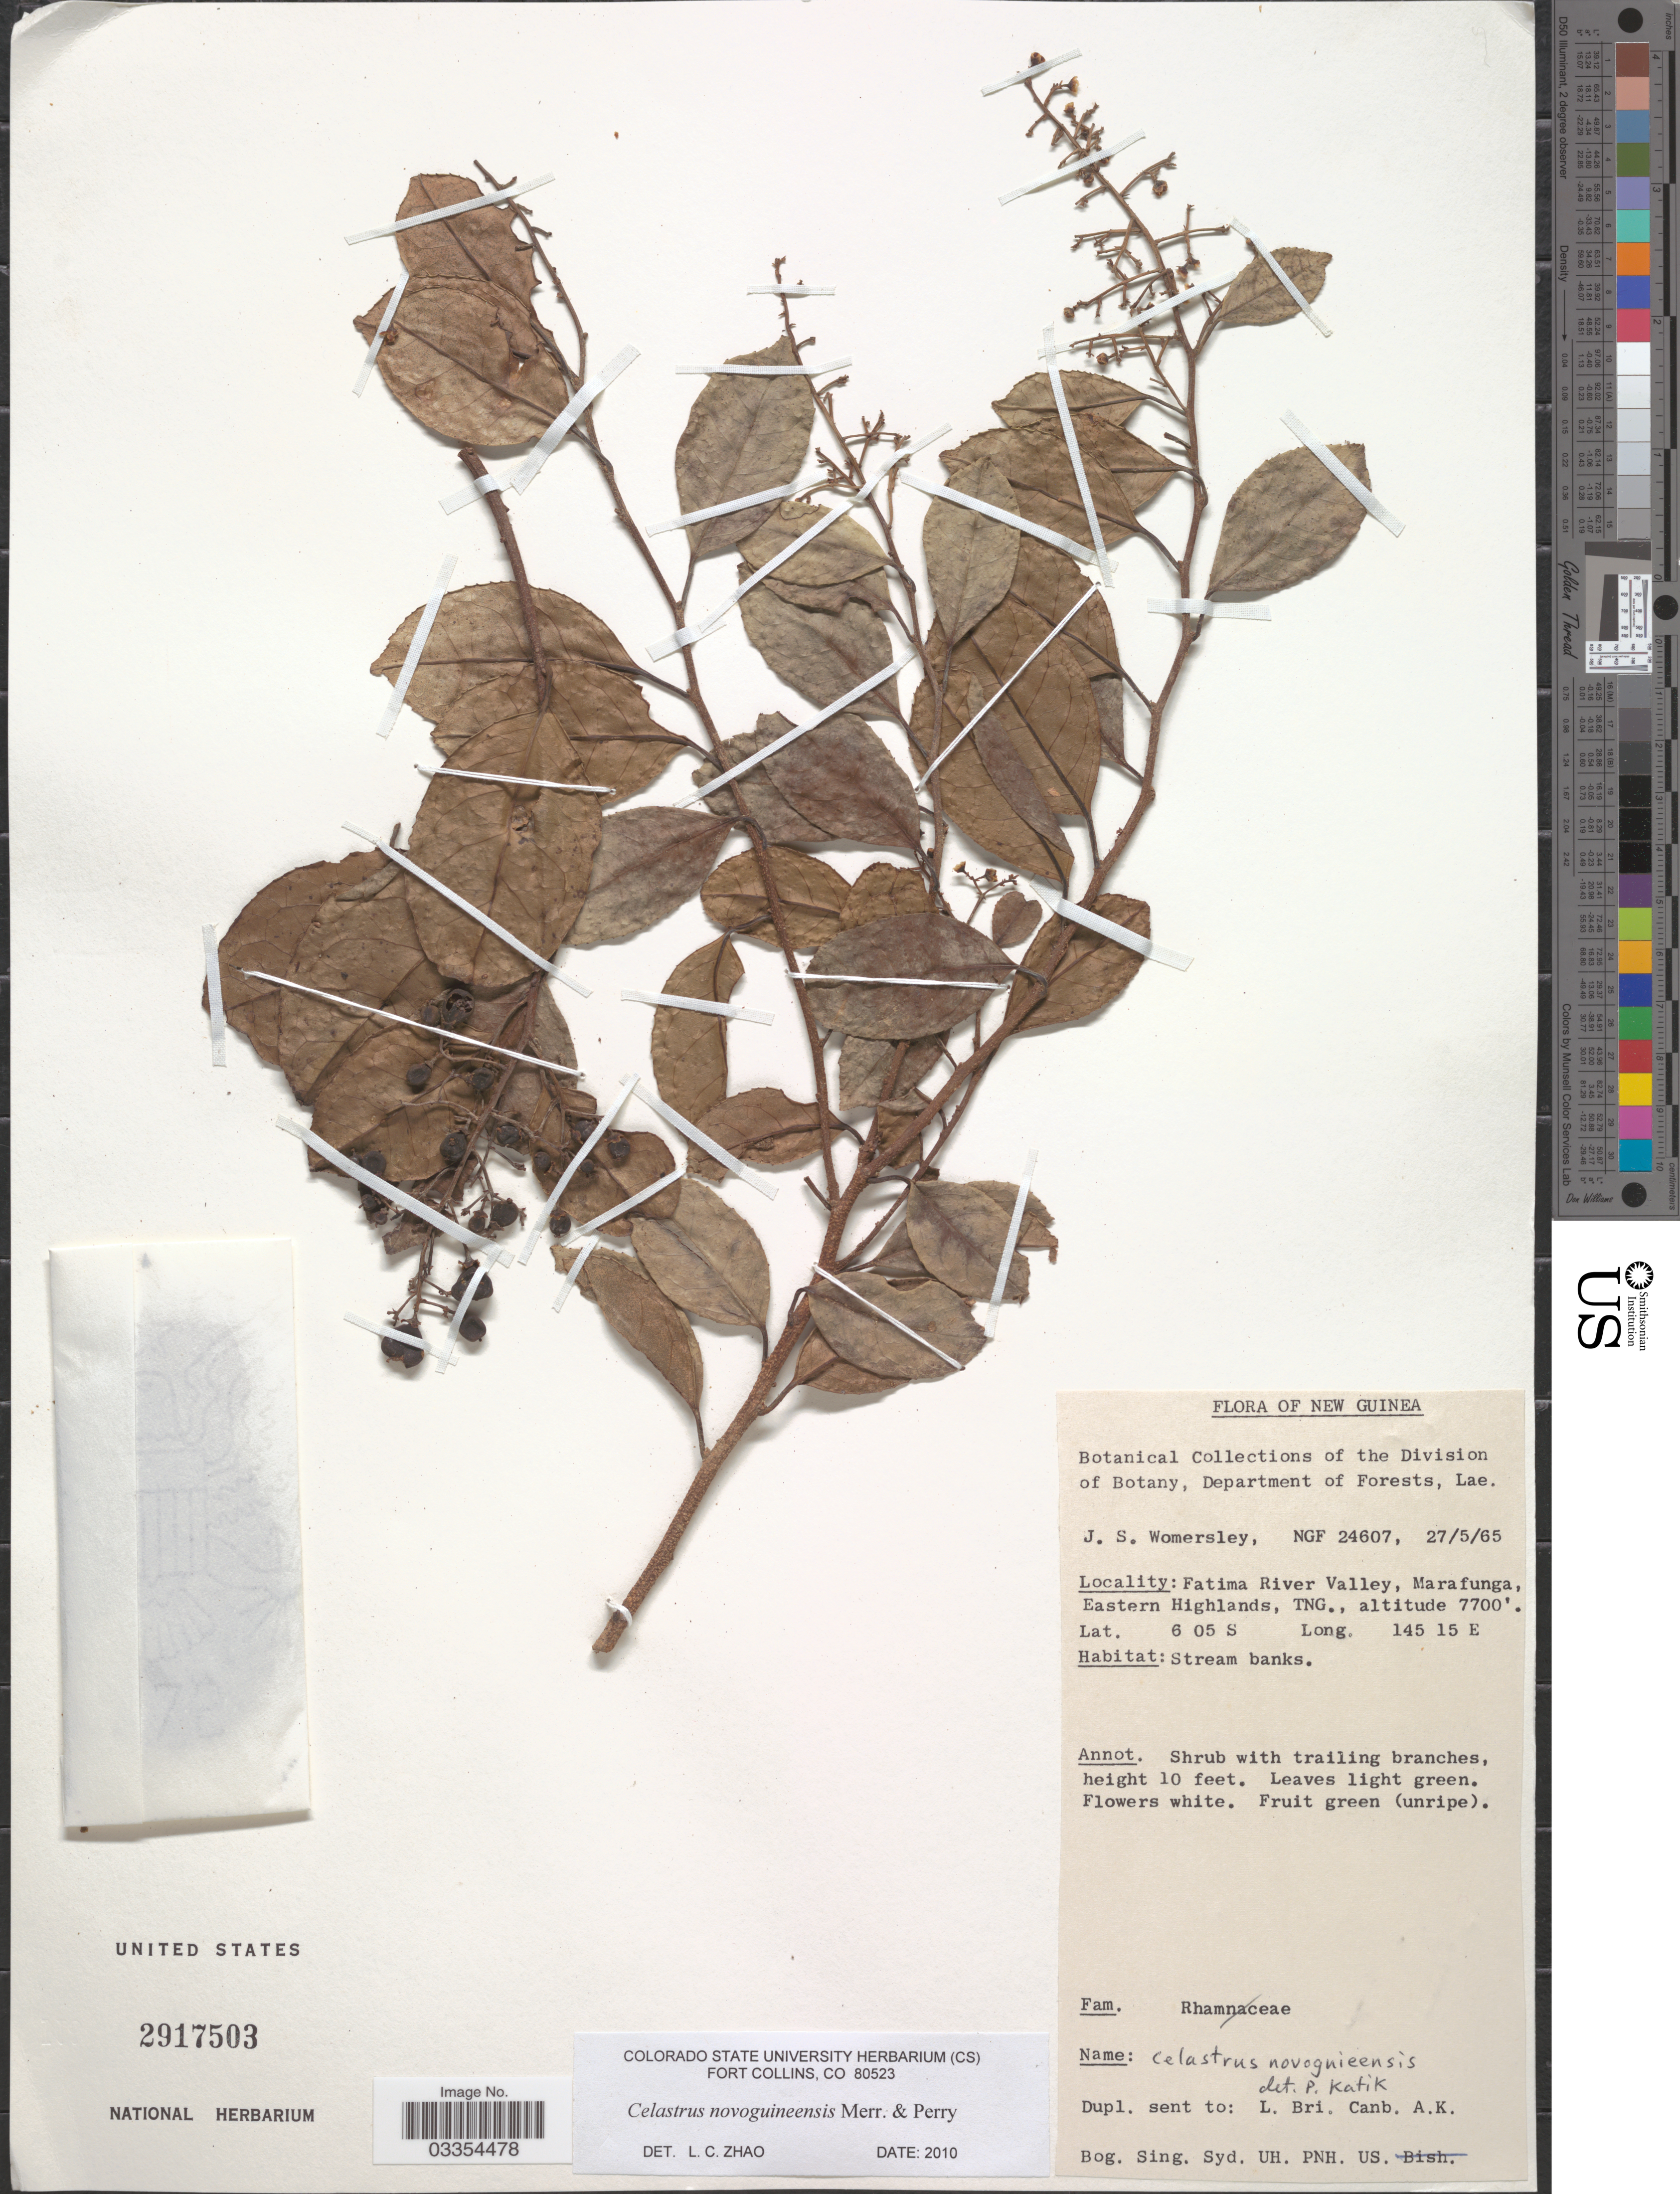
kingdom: Plantae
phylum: Tracheophyta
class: Magnoliopsida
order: Celastrales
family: Celastraceae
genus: Celastrus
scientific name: Celastrus novoguineensis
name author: Merr. & L.M. Perry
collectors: J. S. Womersley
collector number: NGF24607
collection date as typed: Transcribed d/m/y: 27/5/65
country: Papua New Guinea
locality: New Guinea, Fatima River Valley, Marafunga, Eastern Highlands, TNG.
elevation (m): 2347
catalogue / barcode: US 2917503